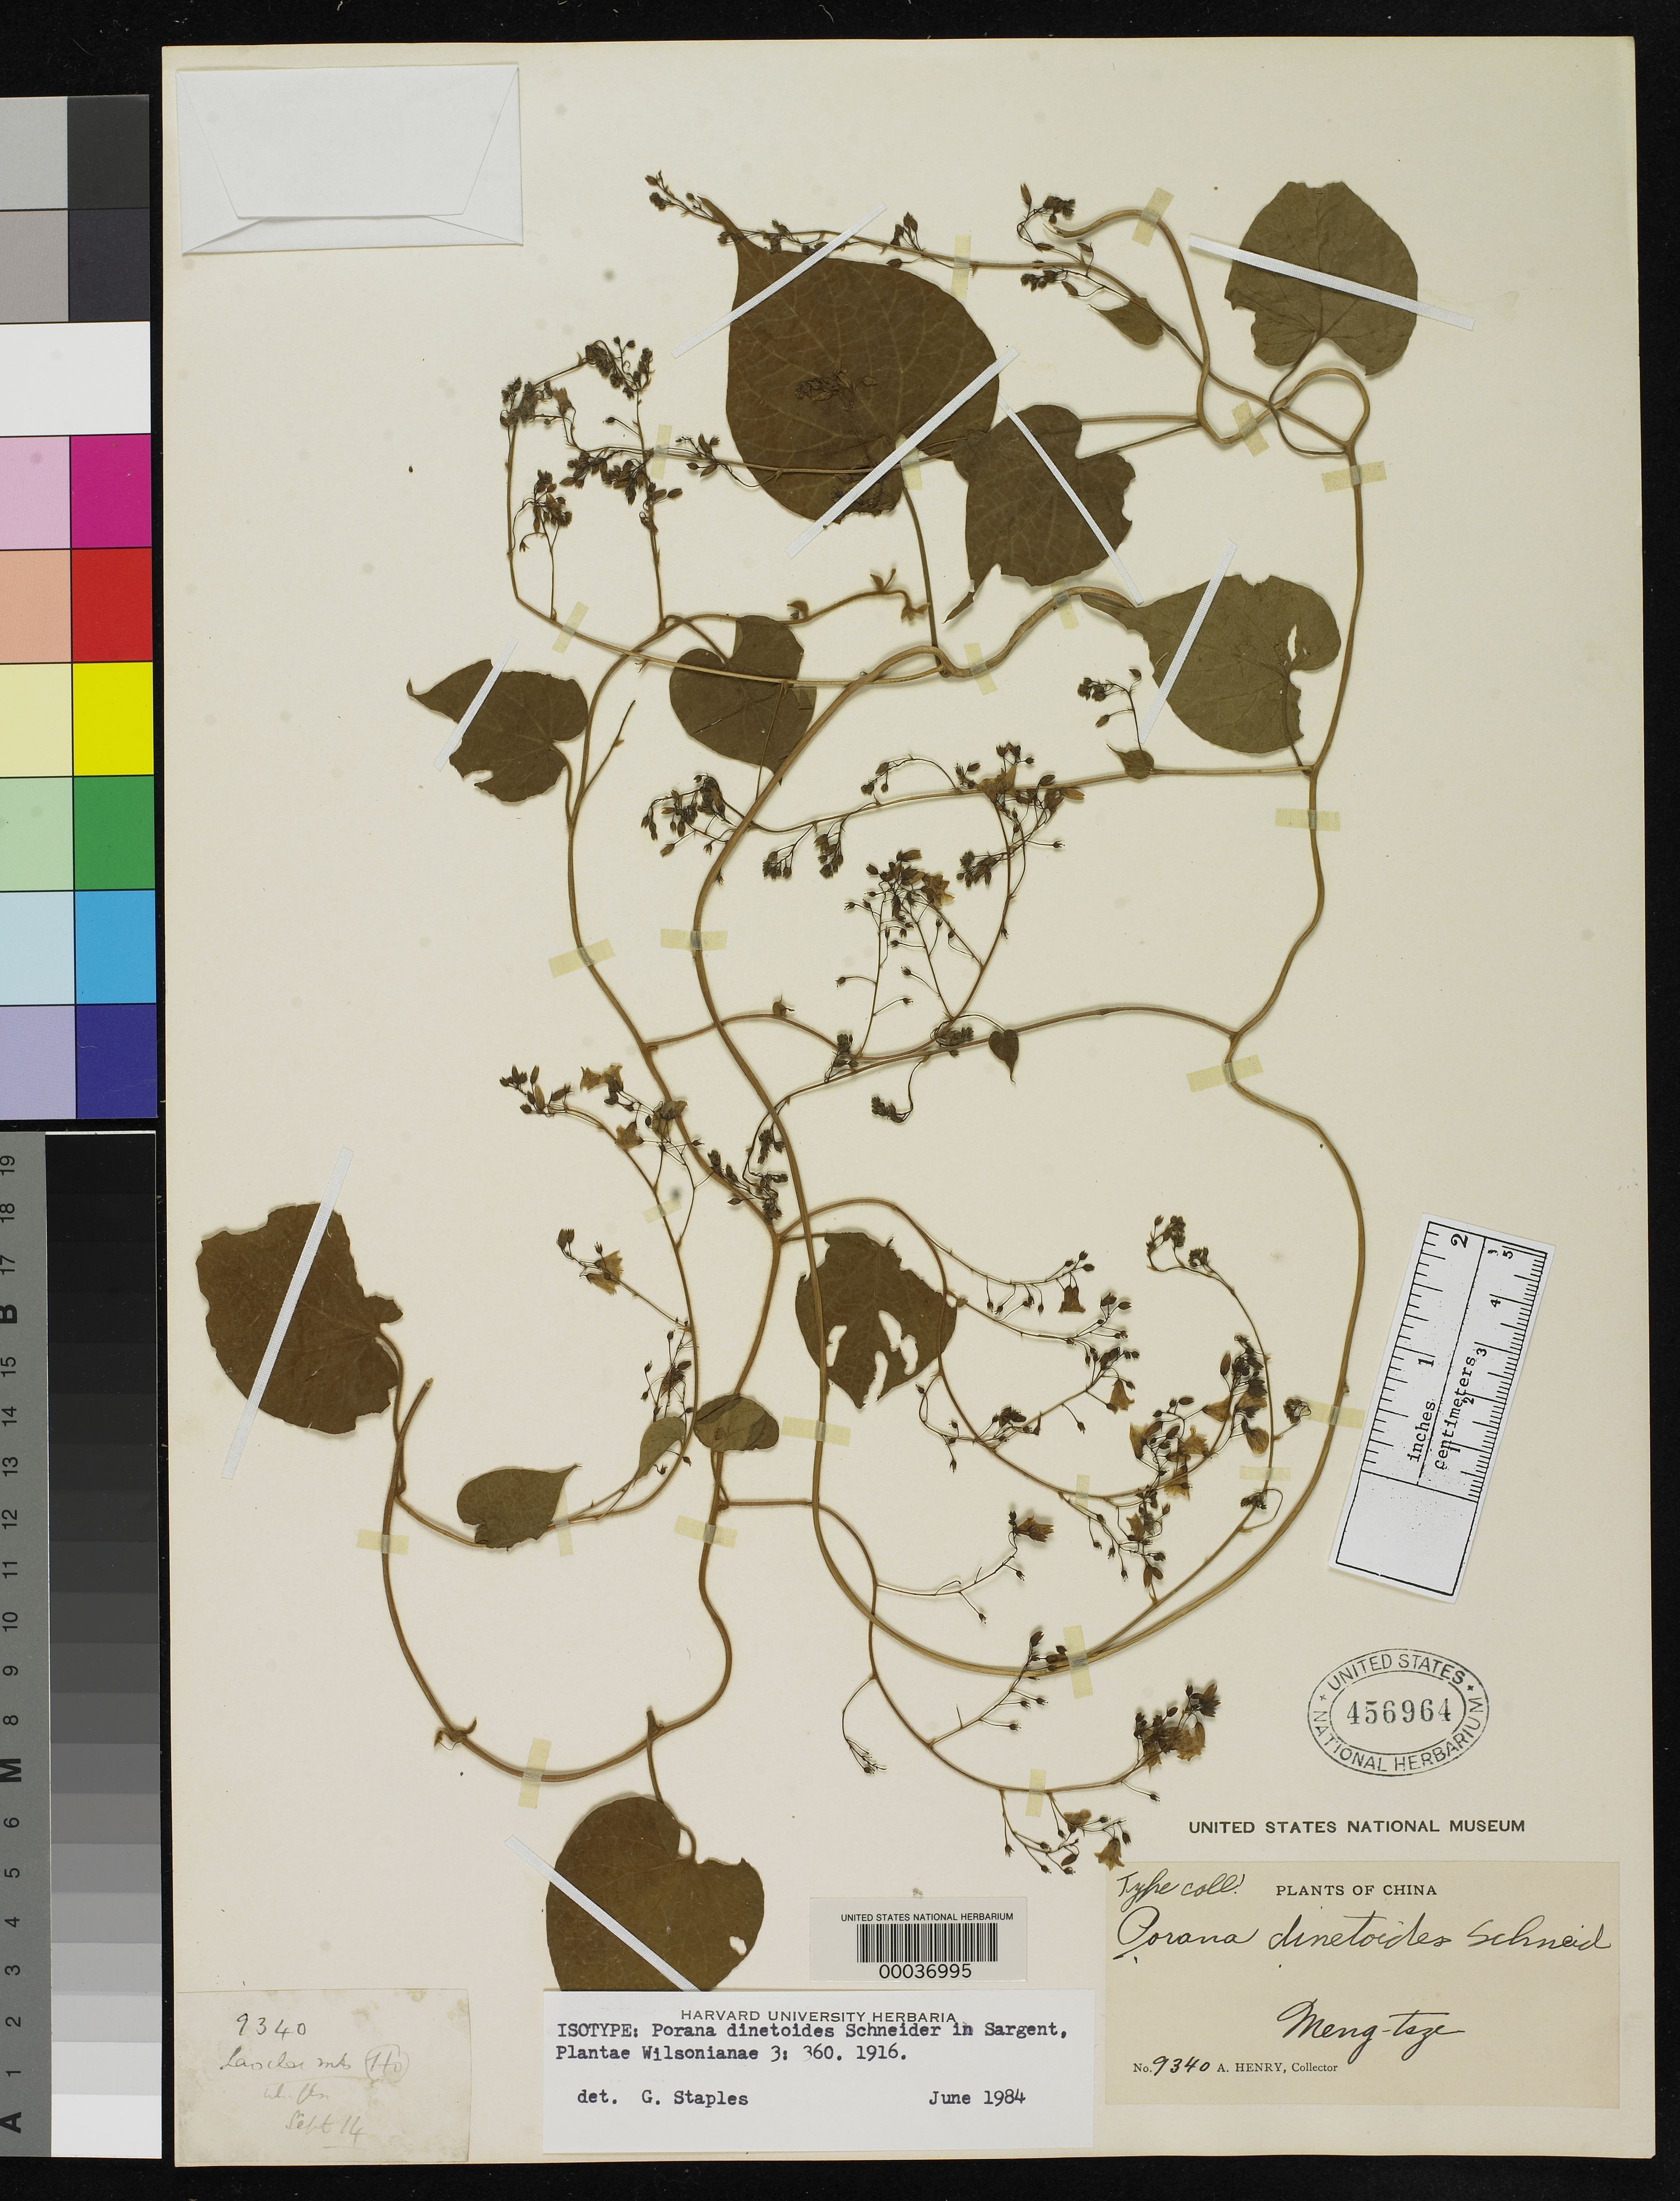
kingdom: Plantae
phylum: Tracheophyta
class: Magnoliopsida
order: Solanales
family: Convolvulaceae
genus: Porana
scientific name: Porana dinetoides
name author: C.K. Schneid. in Sarg.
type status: Isotype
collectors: A. Henry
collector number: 9340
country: China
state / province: Yunnan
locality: Mengtze [Meng-tsze]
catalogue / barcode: US 456964